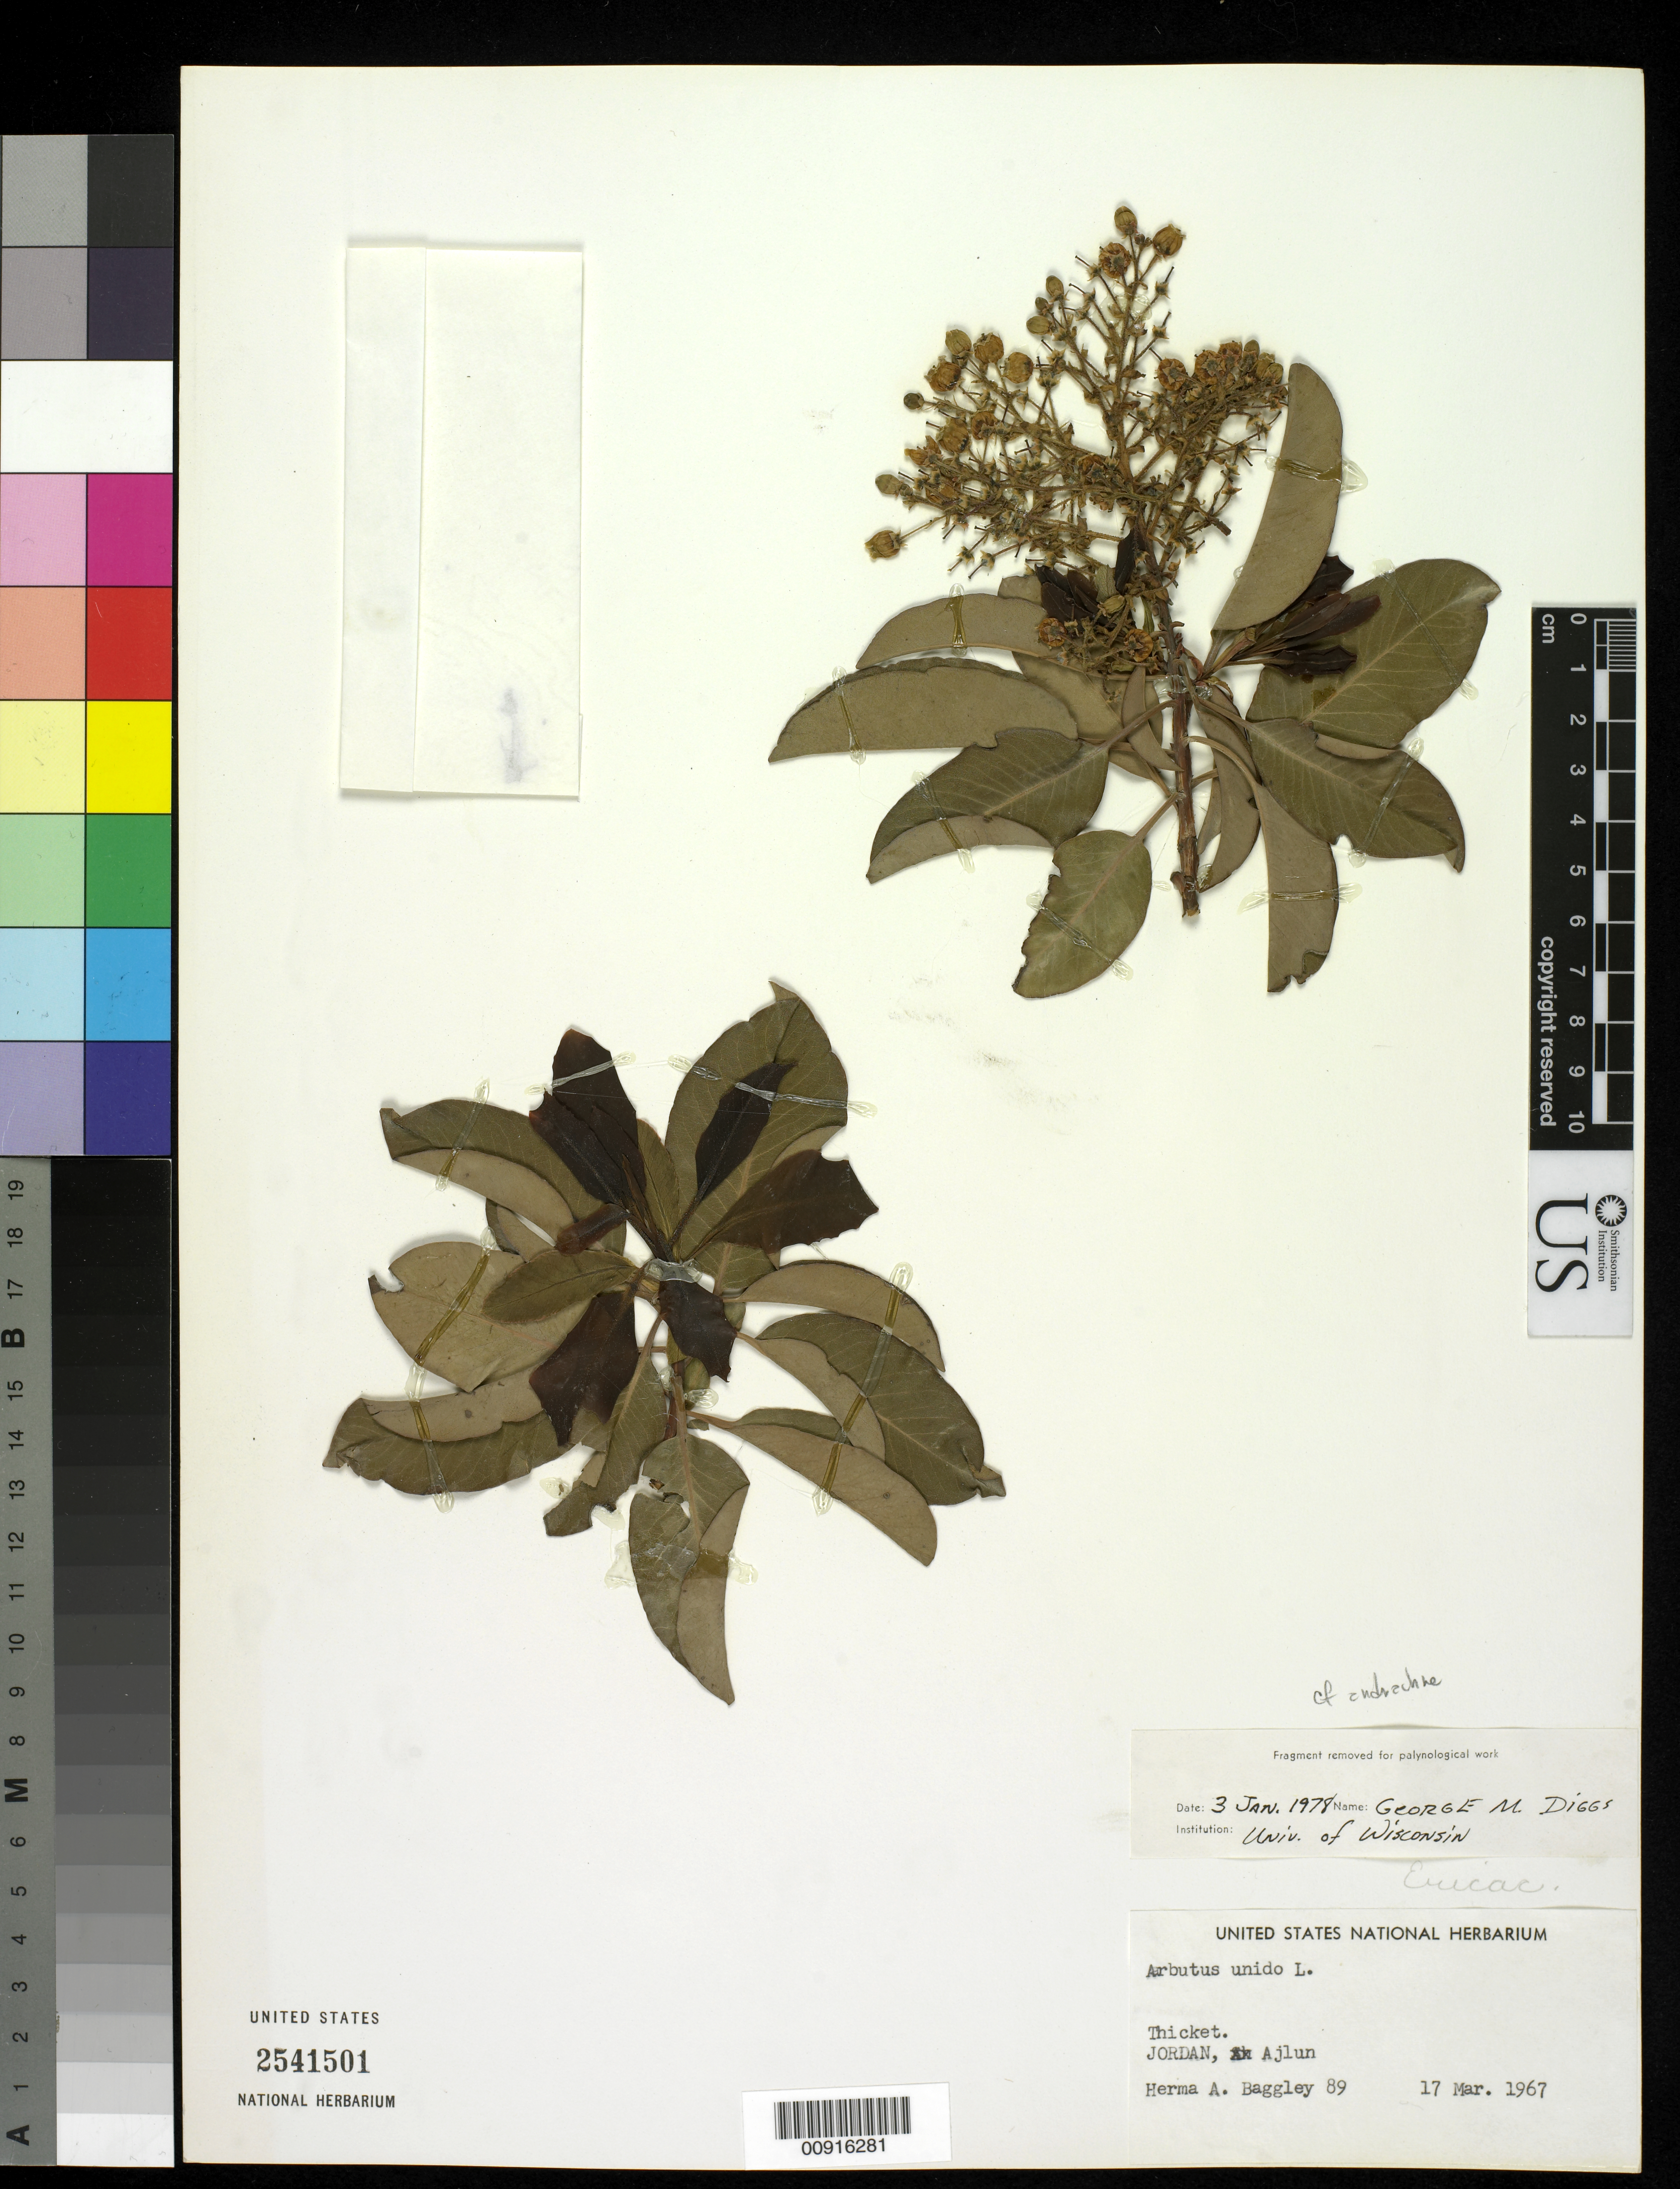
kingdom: Plantae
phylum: Tracheophyta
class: Magnoliopsida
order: Ericales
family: Ericaceae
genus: Arbutus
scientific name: Arbutus unedo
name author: L.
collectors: H. Baggley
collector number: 89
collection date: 1967-03-17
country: Jordan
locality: Thicket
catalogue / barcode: US 2541501